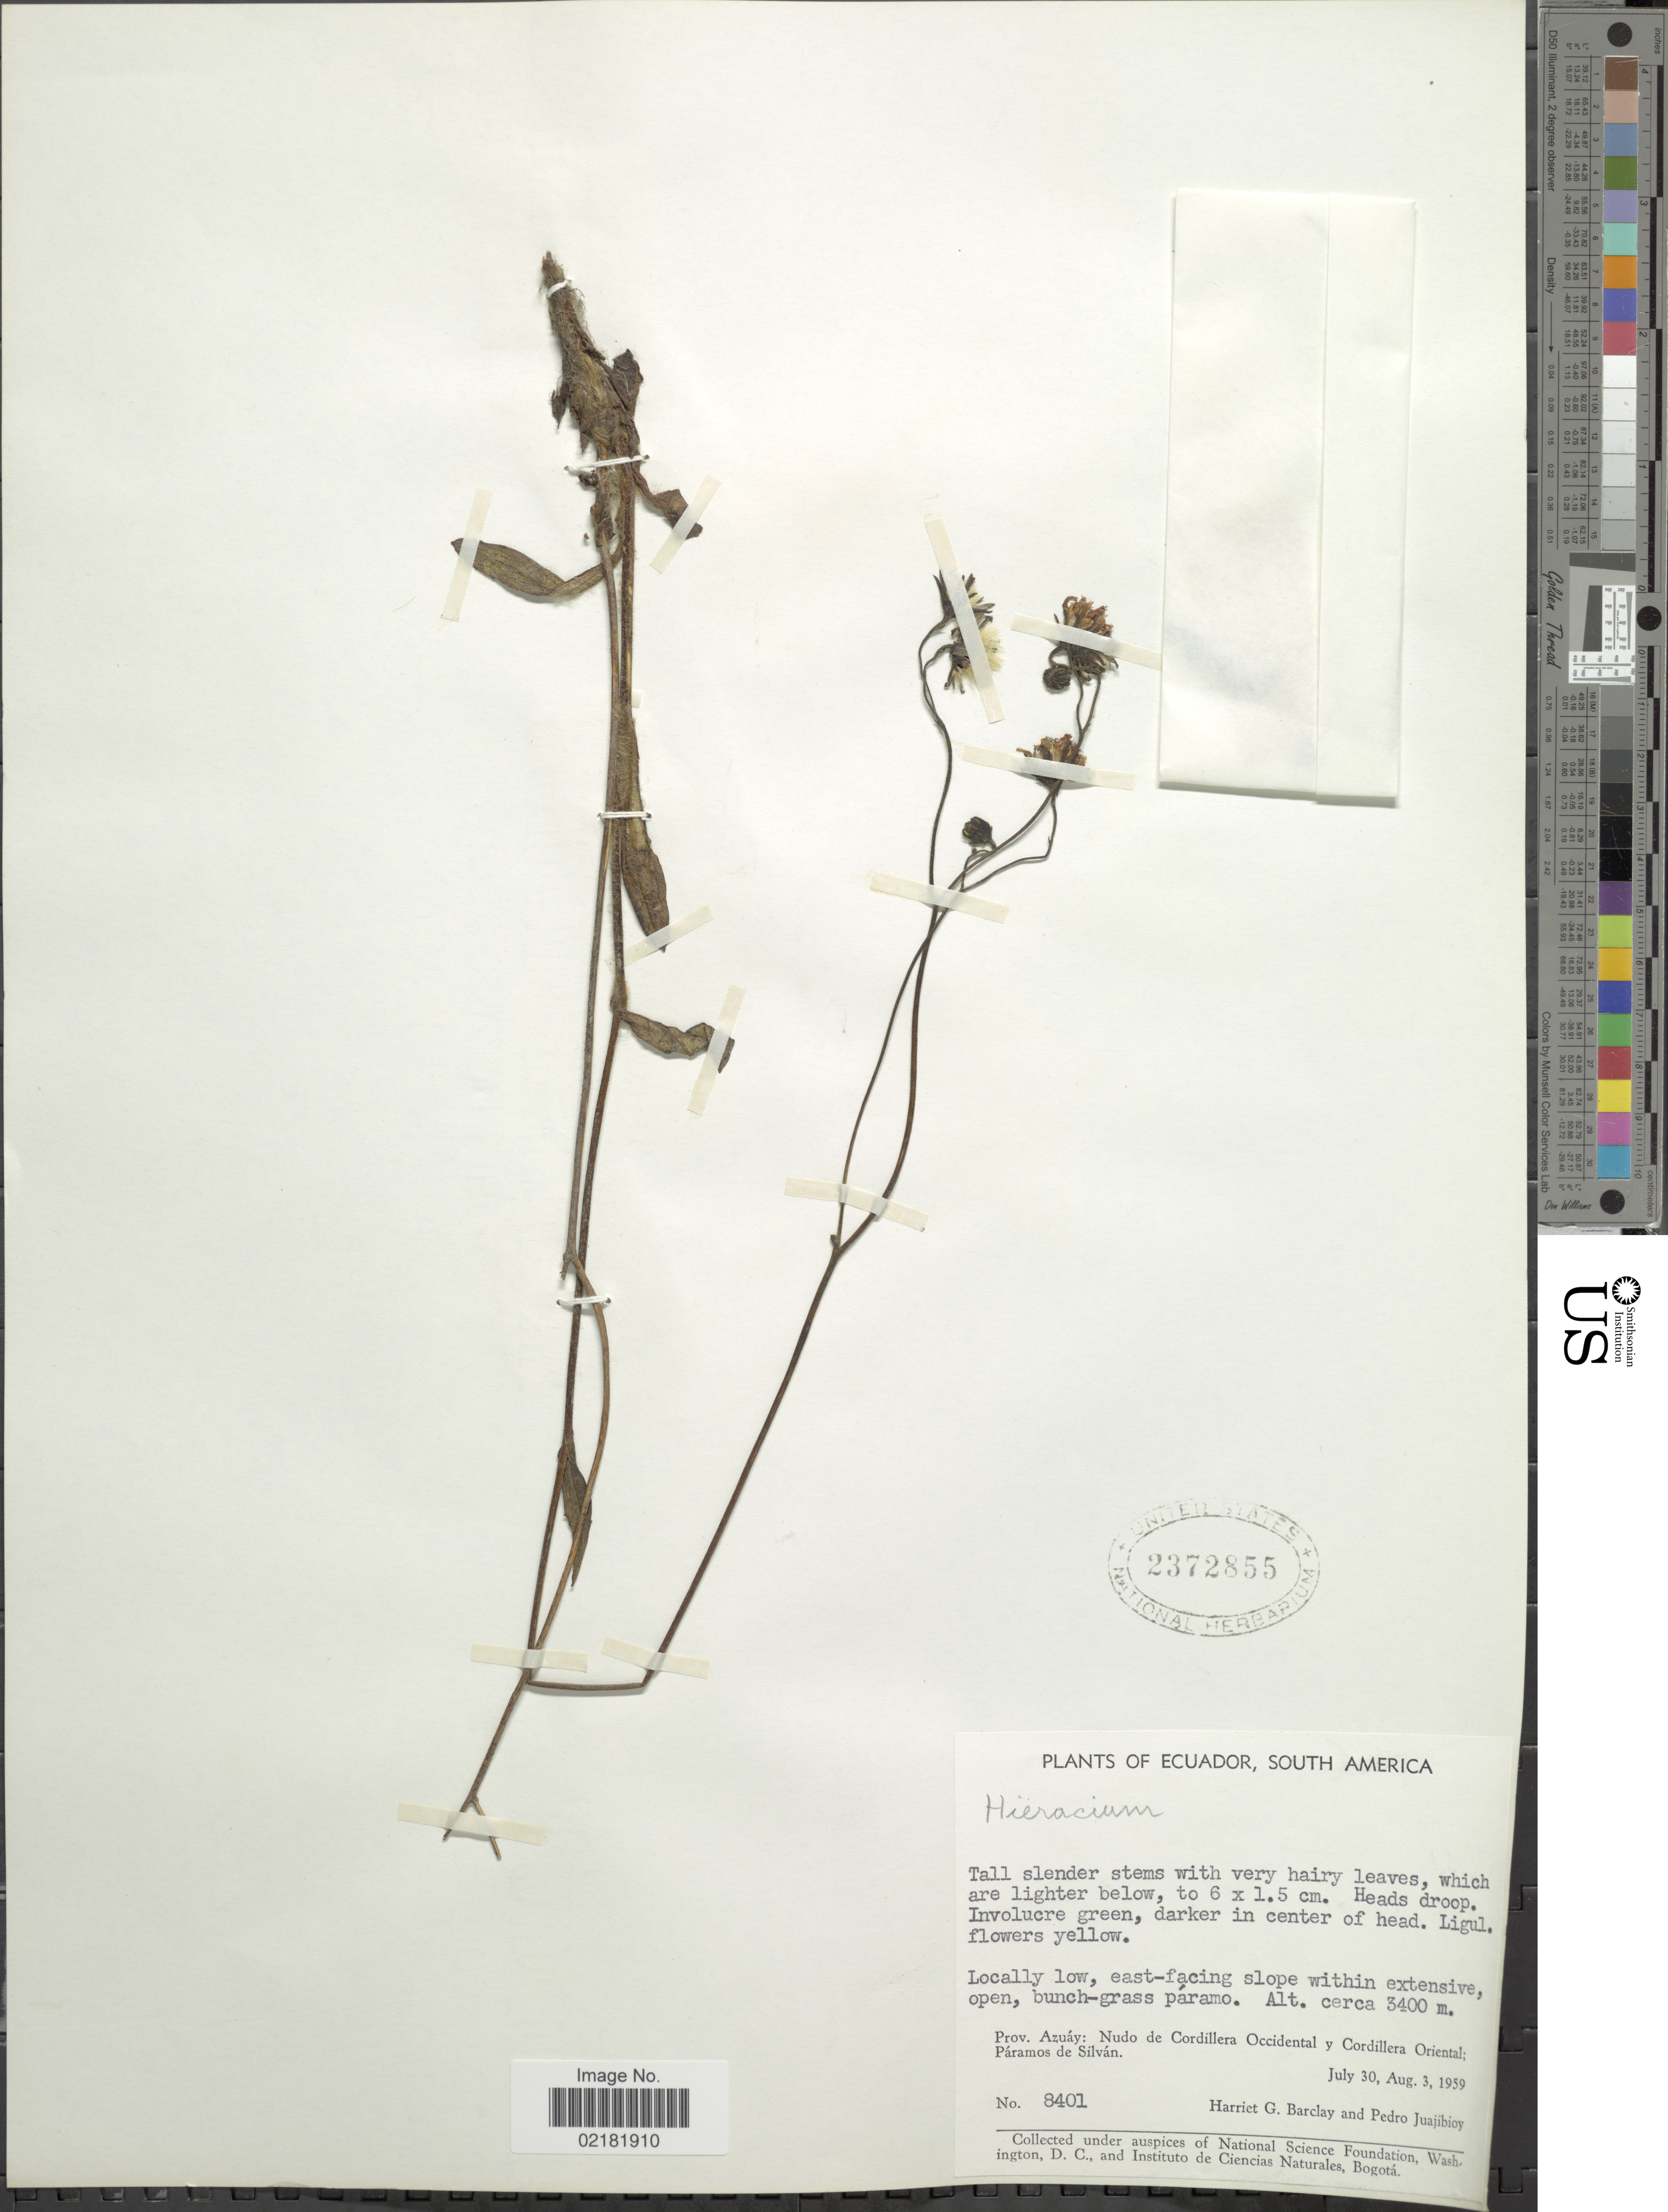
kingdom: Plantae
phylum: Tracheophyta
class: Magnoliopsida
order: Asterales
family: Asteraceae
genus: Hieracium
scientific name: Hieracium repandulare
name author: Druce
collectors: H. G. Barclay & P. Juajibioy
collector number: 8401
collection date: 1959-07-30/1959-08-03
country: Ecuador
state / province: Azuay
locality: East-facing slope within extensive, open, bunch-grass paramo, Nudo de Cordillera Occidental y Cordillera Oriental; Paramo de Silvan.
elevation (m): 3400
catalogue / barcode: US 2372855